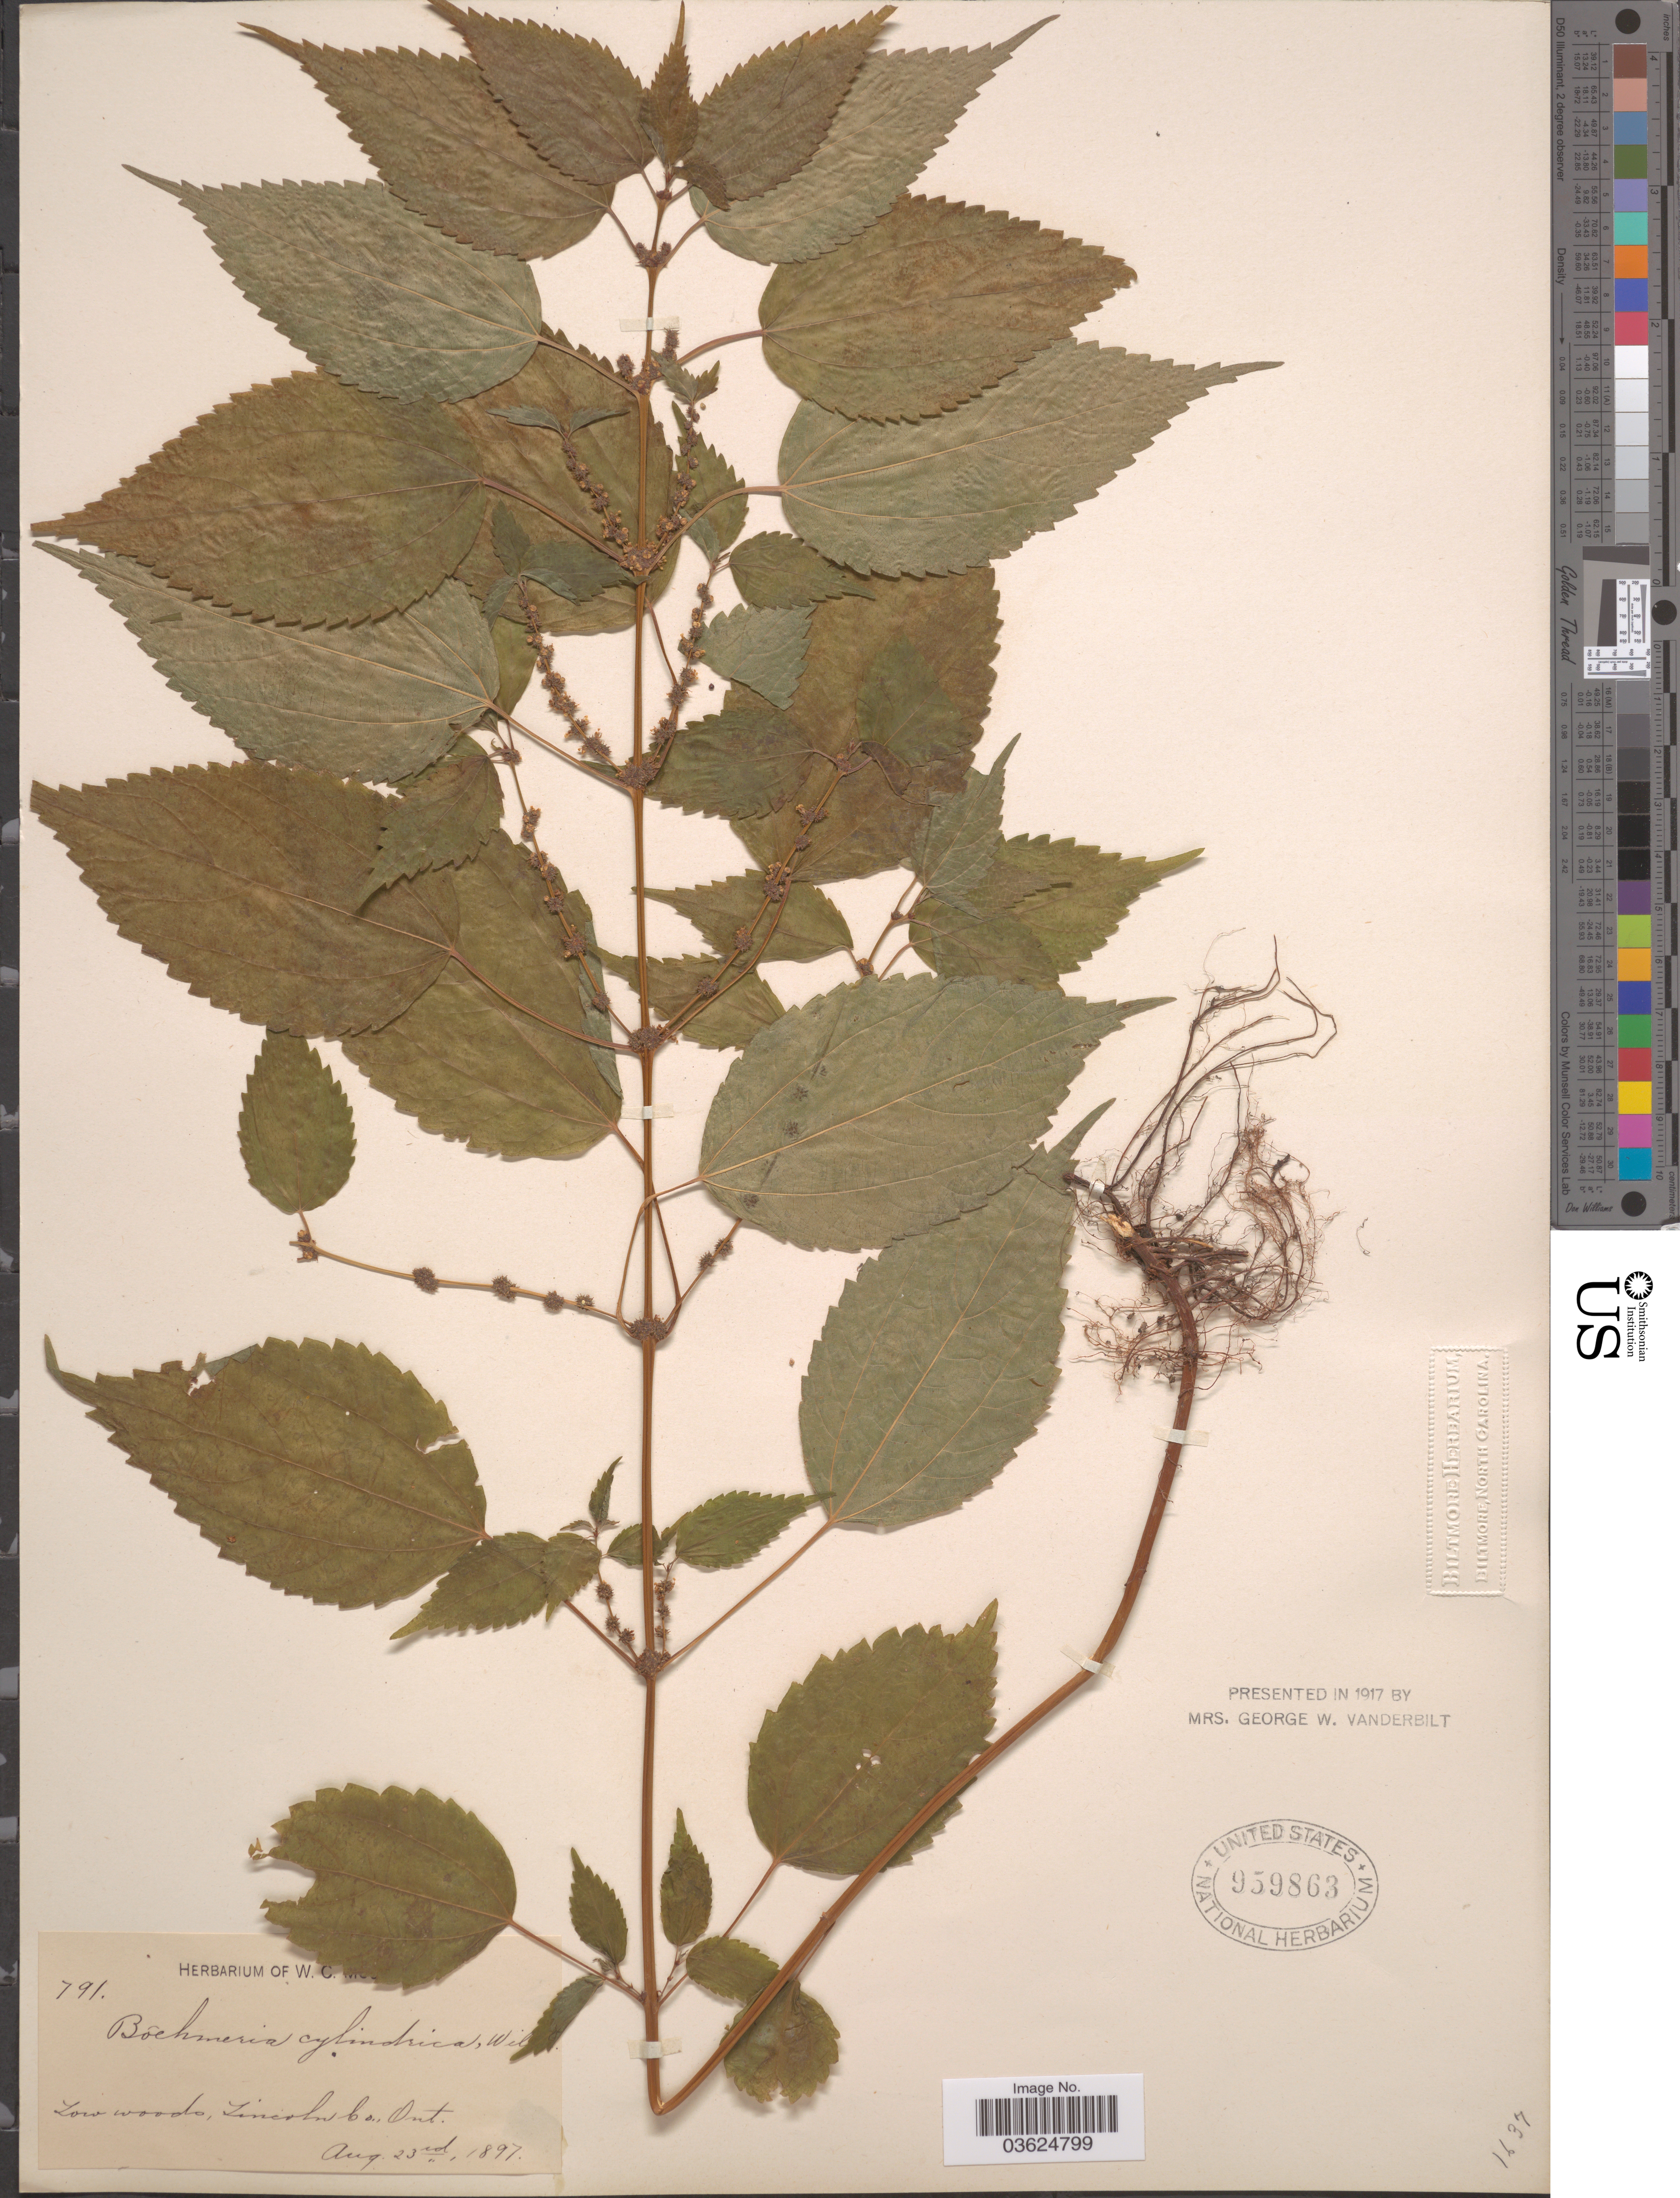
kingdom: Plantae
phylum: Tracheophyta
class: Magnoliopsida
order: Rosales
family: Urticaceae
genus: Boehmeria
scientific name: Boehmeria cylindrica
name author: (L.) Sw.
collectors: ex herb. W. C. McCalla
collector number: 791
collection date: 1897-08-23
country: Canada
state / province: Ontario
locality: Lincoln Co.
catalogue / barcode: US 959863